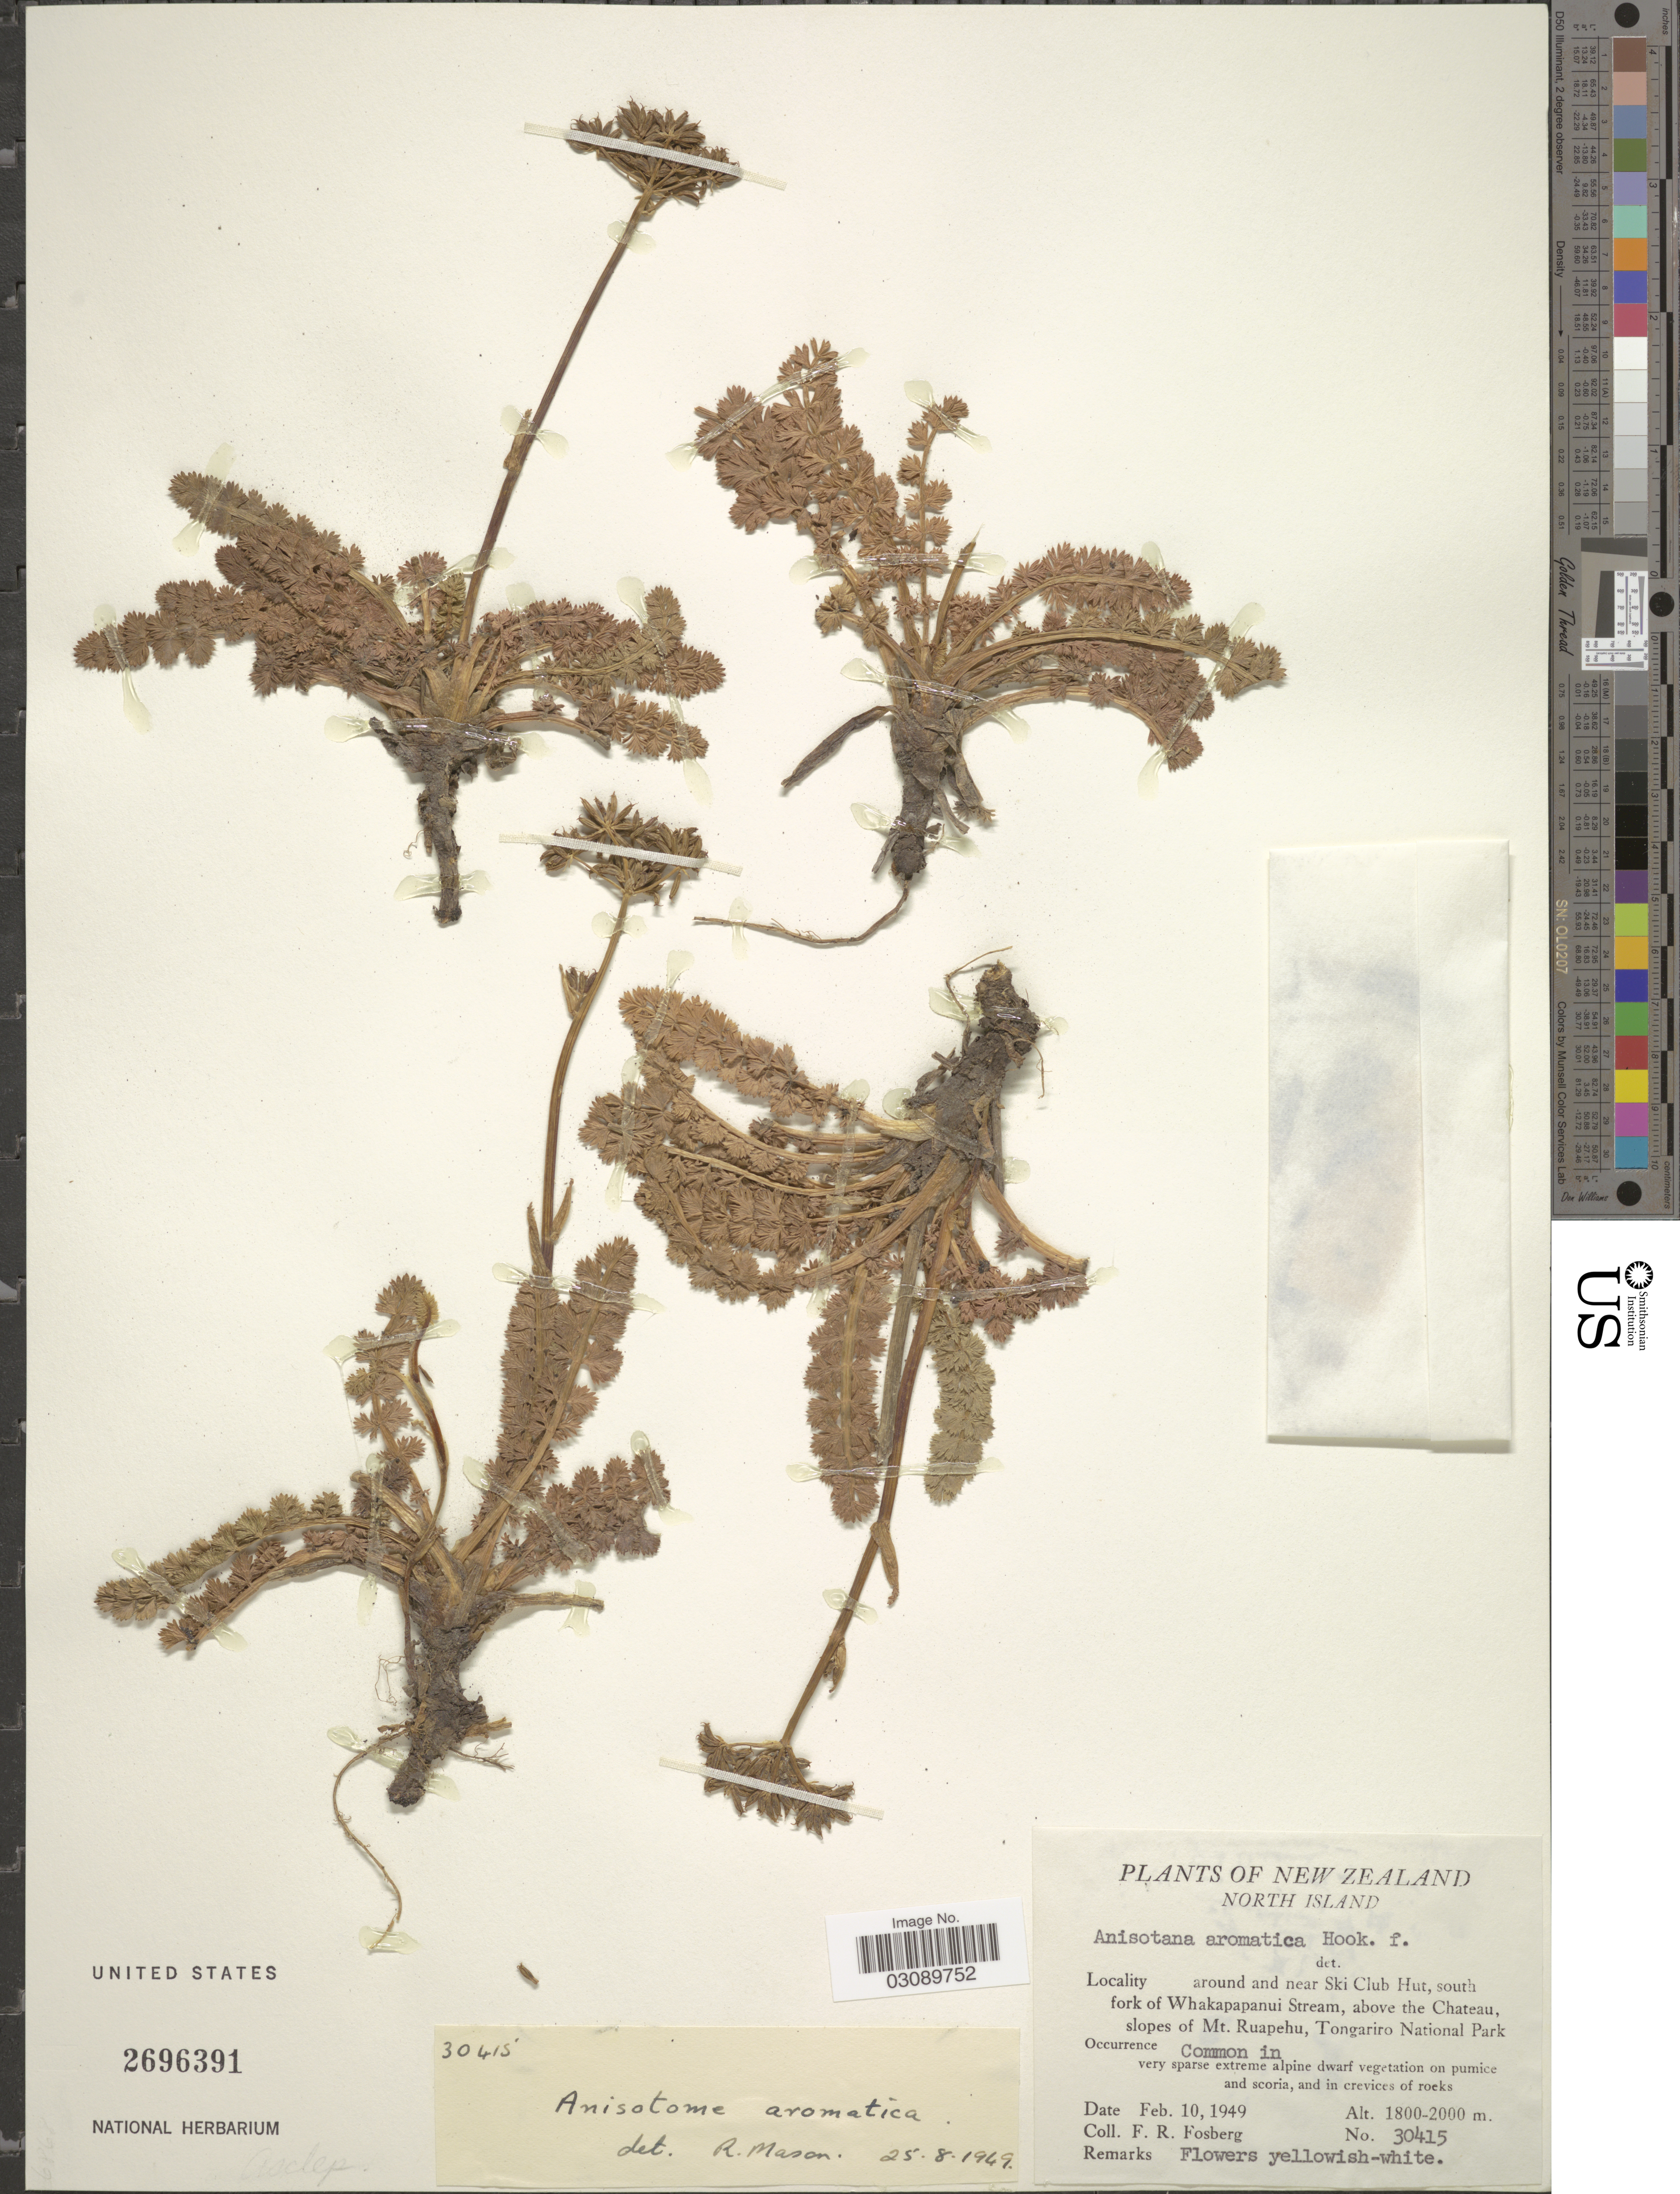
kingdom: Plantae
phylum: Tracheophyta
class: Magnoliopsida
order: Apiales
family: Apiaceae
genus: Anisotome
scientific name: Anisotome aromatica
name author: Hook. f.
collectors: F. R. Fosberg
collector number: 30415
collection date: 1949-02-10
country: New Zealand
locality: North Island. Around and near Ski Club Hut, south fork of Whakapapanui Stream, above the Chateau, slopes of Mt. Ruapehu, Tongariro National Park.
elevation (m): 1800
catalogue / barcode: US 2696391